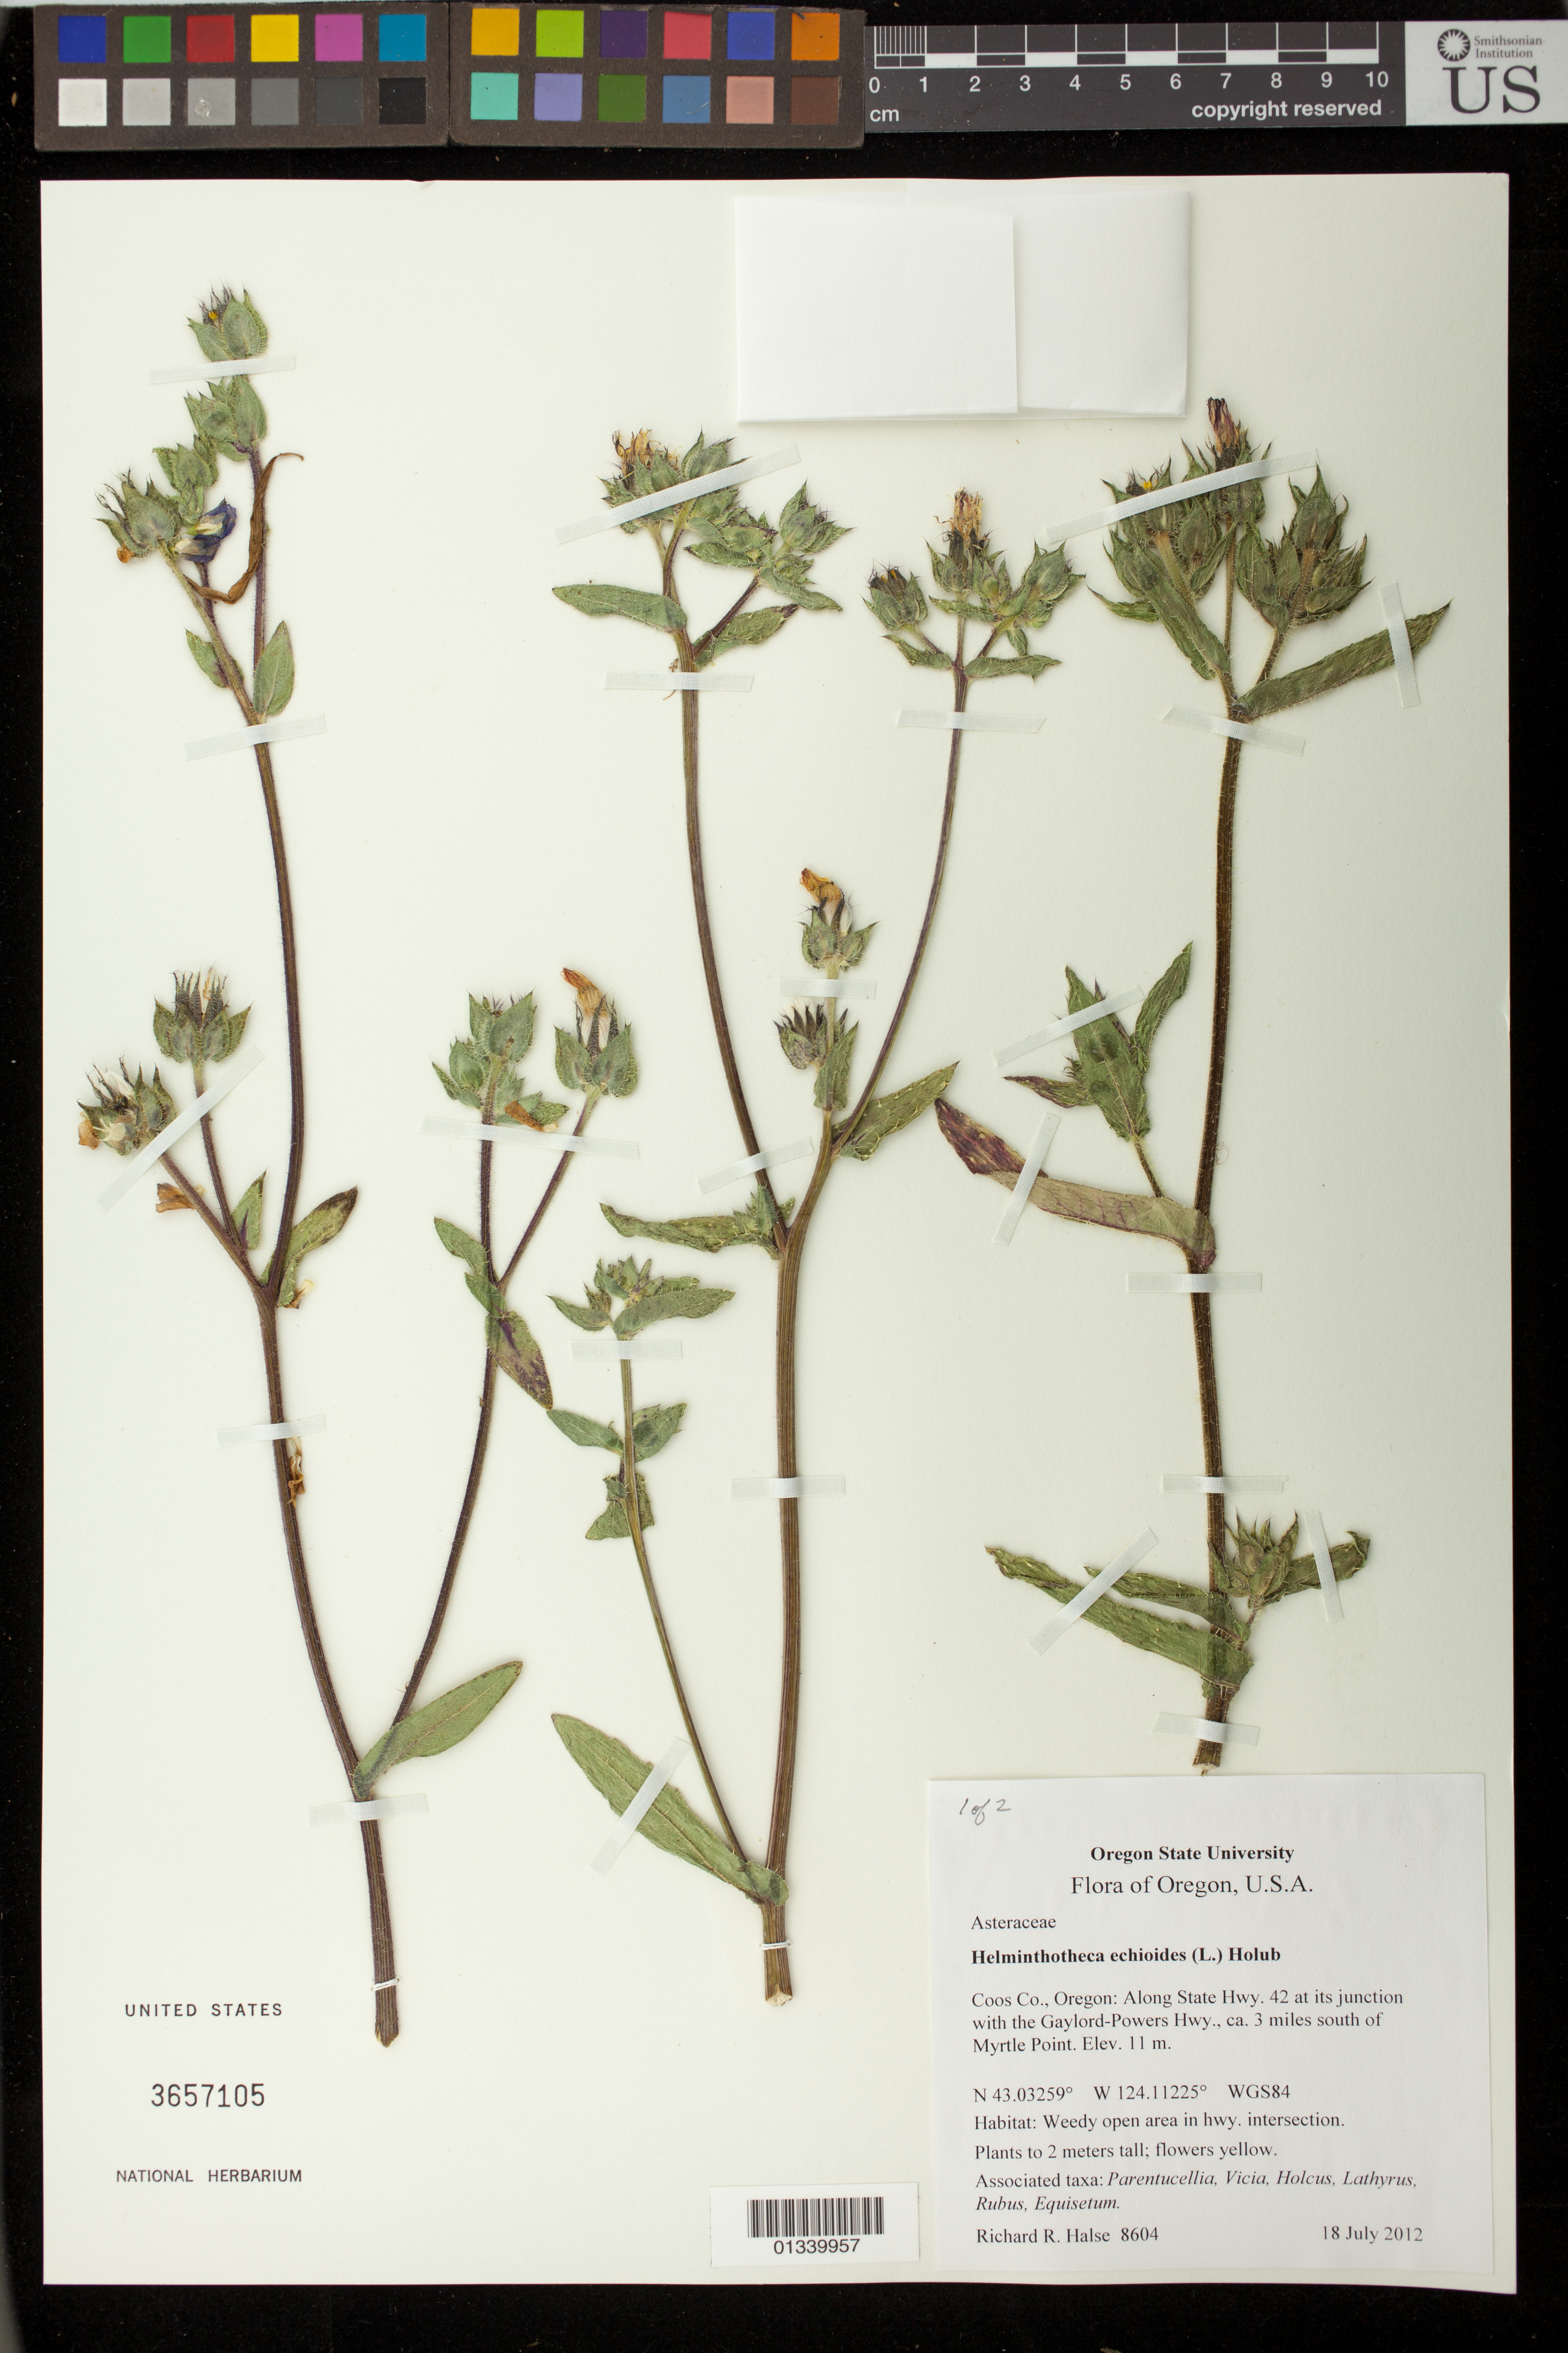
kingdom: Plantae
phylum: Tracheophyta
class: Magnoliopsida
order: Asterales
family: Asteraceae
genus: Helminthotheca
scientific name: Helminthotheca echioides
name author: (L.) Holub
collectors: R. Halse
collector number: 8604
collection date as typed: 18 July 2012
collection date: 2012-07-18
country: United States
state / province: Oregon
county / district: Coos County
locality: Along State Hwy 42 at its junction with the Gaylord-Powers Hwy, ca. 3 miles S of Myrtle Point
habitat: Weedy open area in hwy intersection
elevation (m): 11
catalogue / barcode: US 3657105